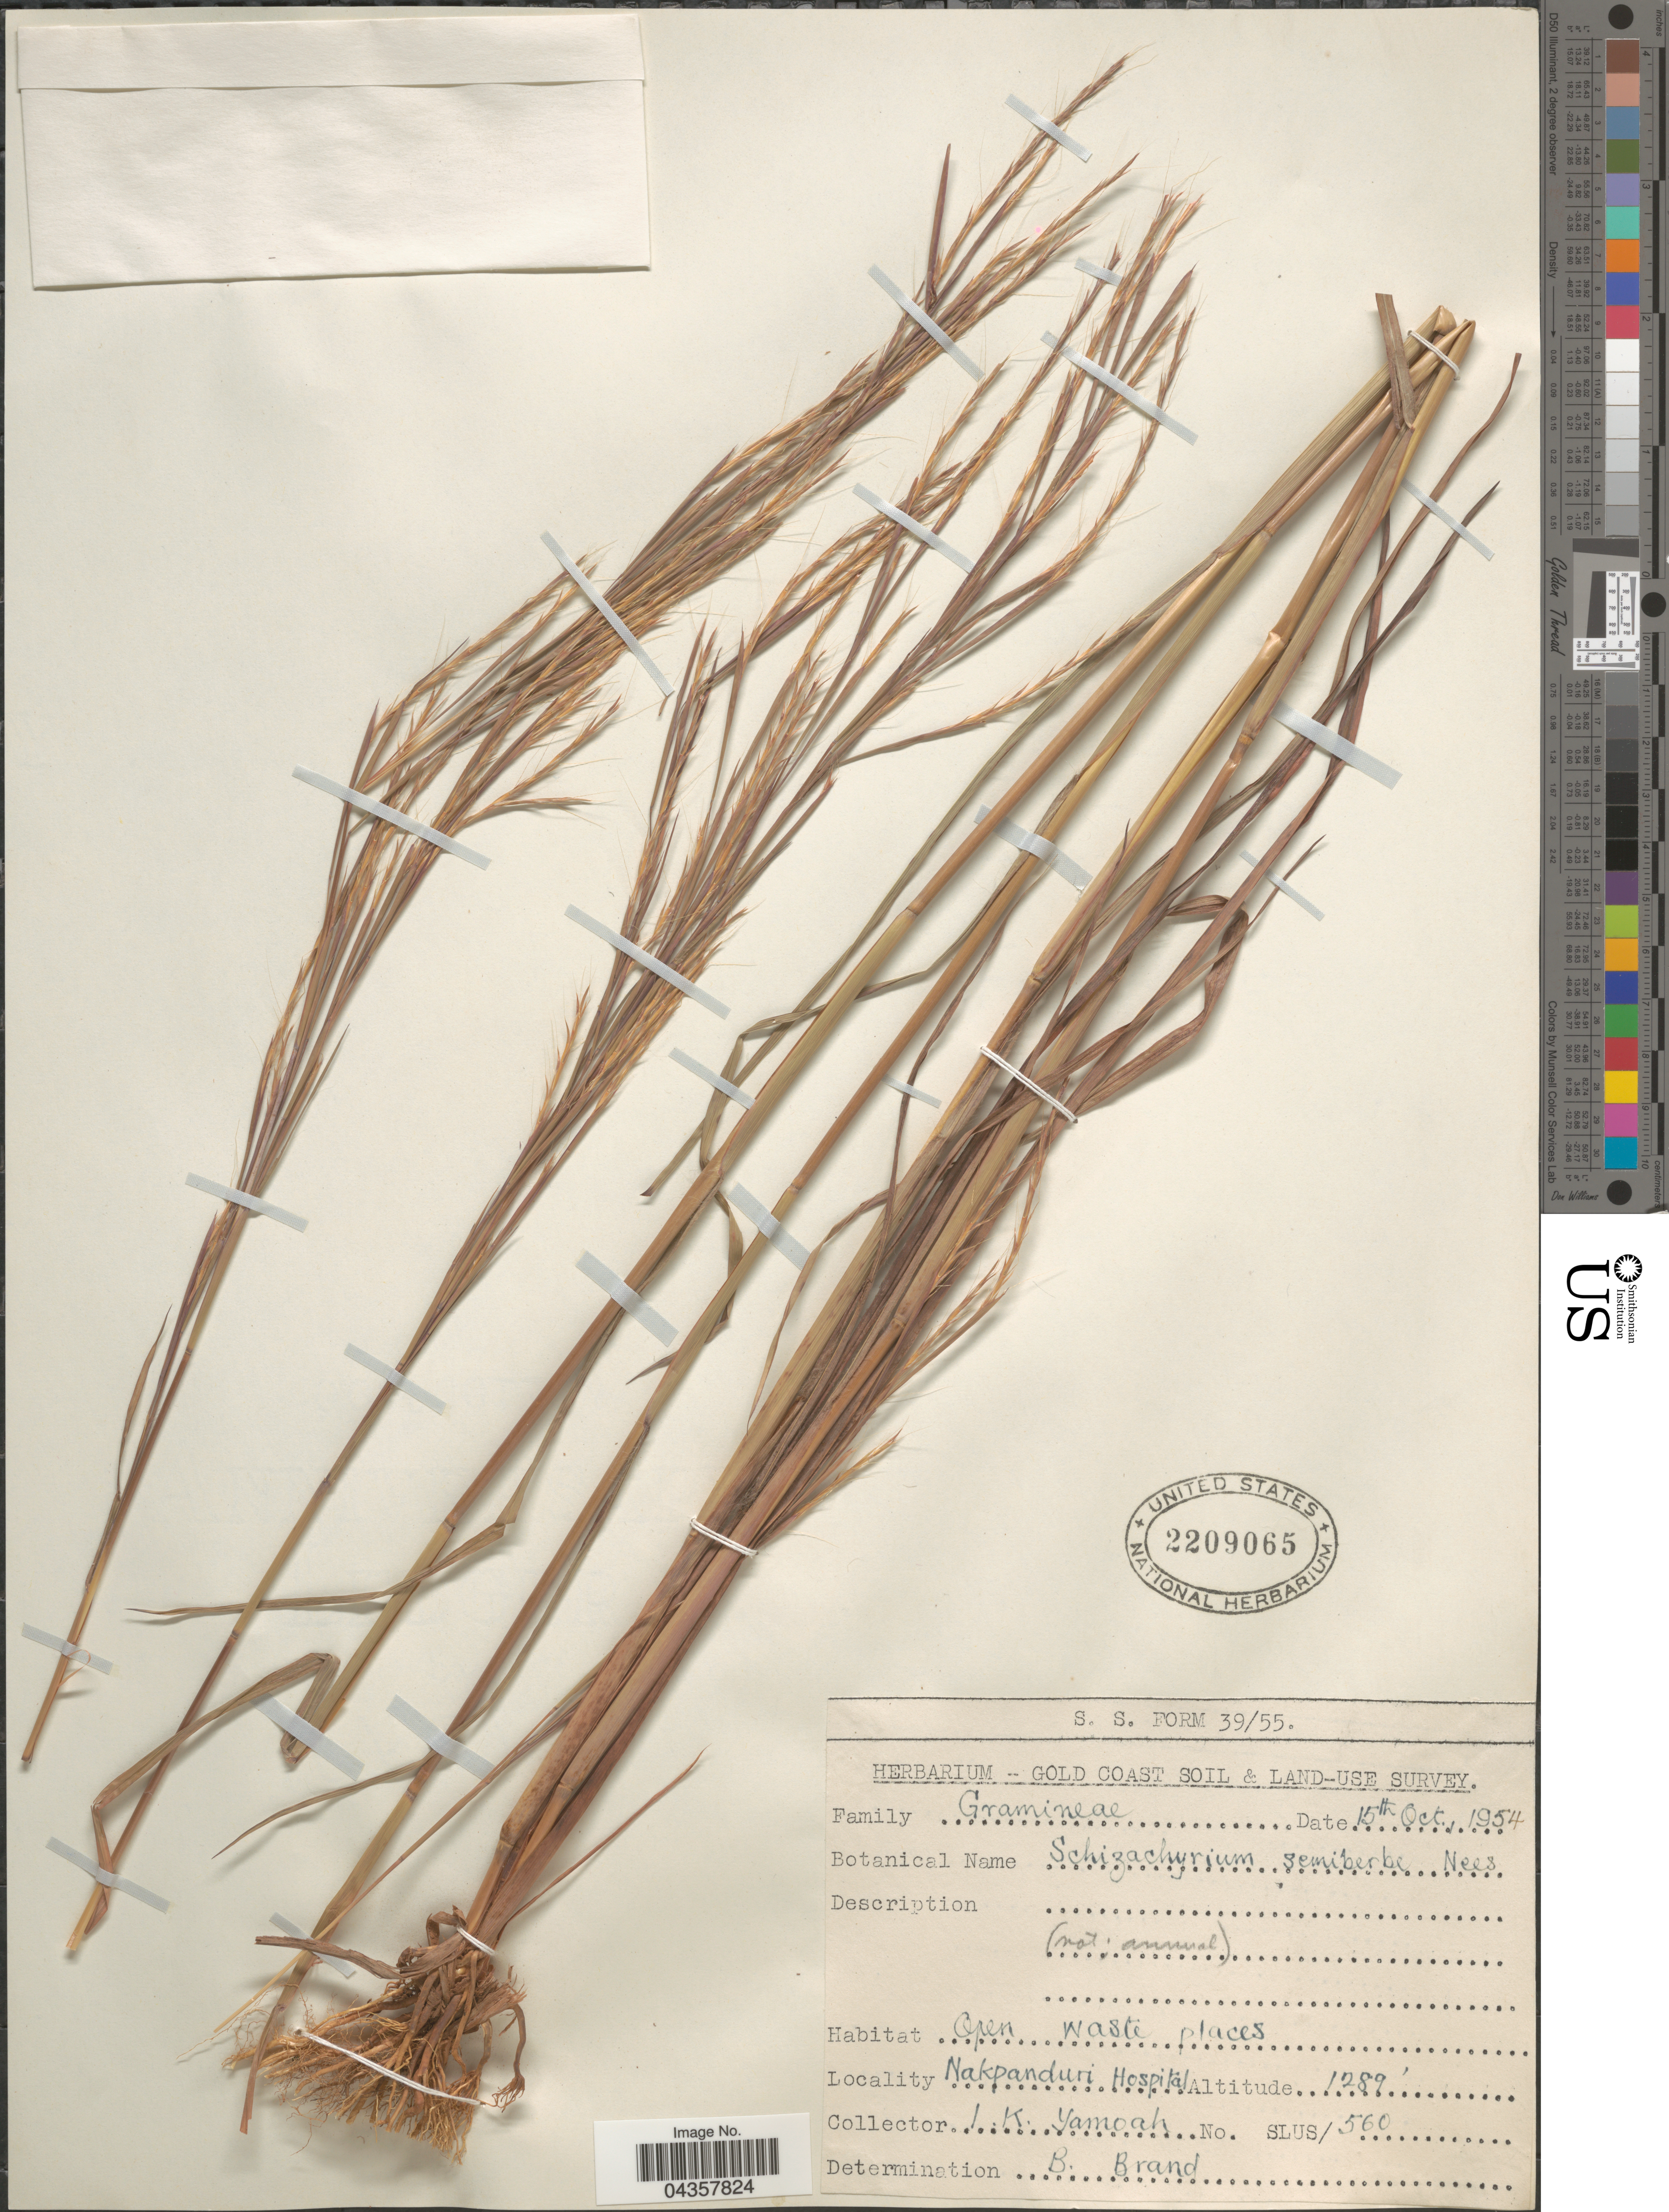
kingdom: Plantae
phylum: Tracheophyta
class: Liliopsida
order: Poales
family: Poaceae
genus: Schizachyrium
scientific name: Schizachyrium sanguineum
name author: (Retz.) Alston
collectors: I. Yamoah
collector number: SLUS/560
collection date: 1954-10-15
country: Ghana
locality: Gold Coast Soil & Land-use Survey. Open waste places. Nakpanduri Hospital.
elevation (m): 393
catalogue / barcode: US 2209065